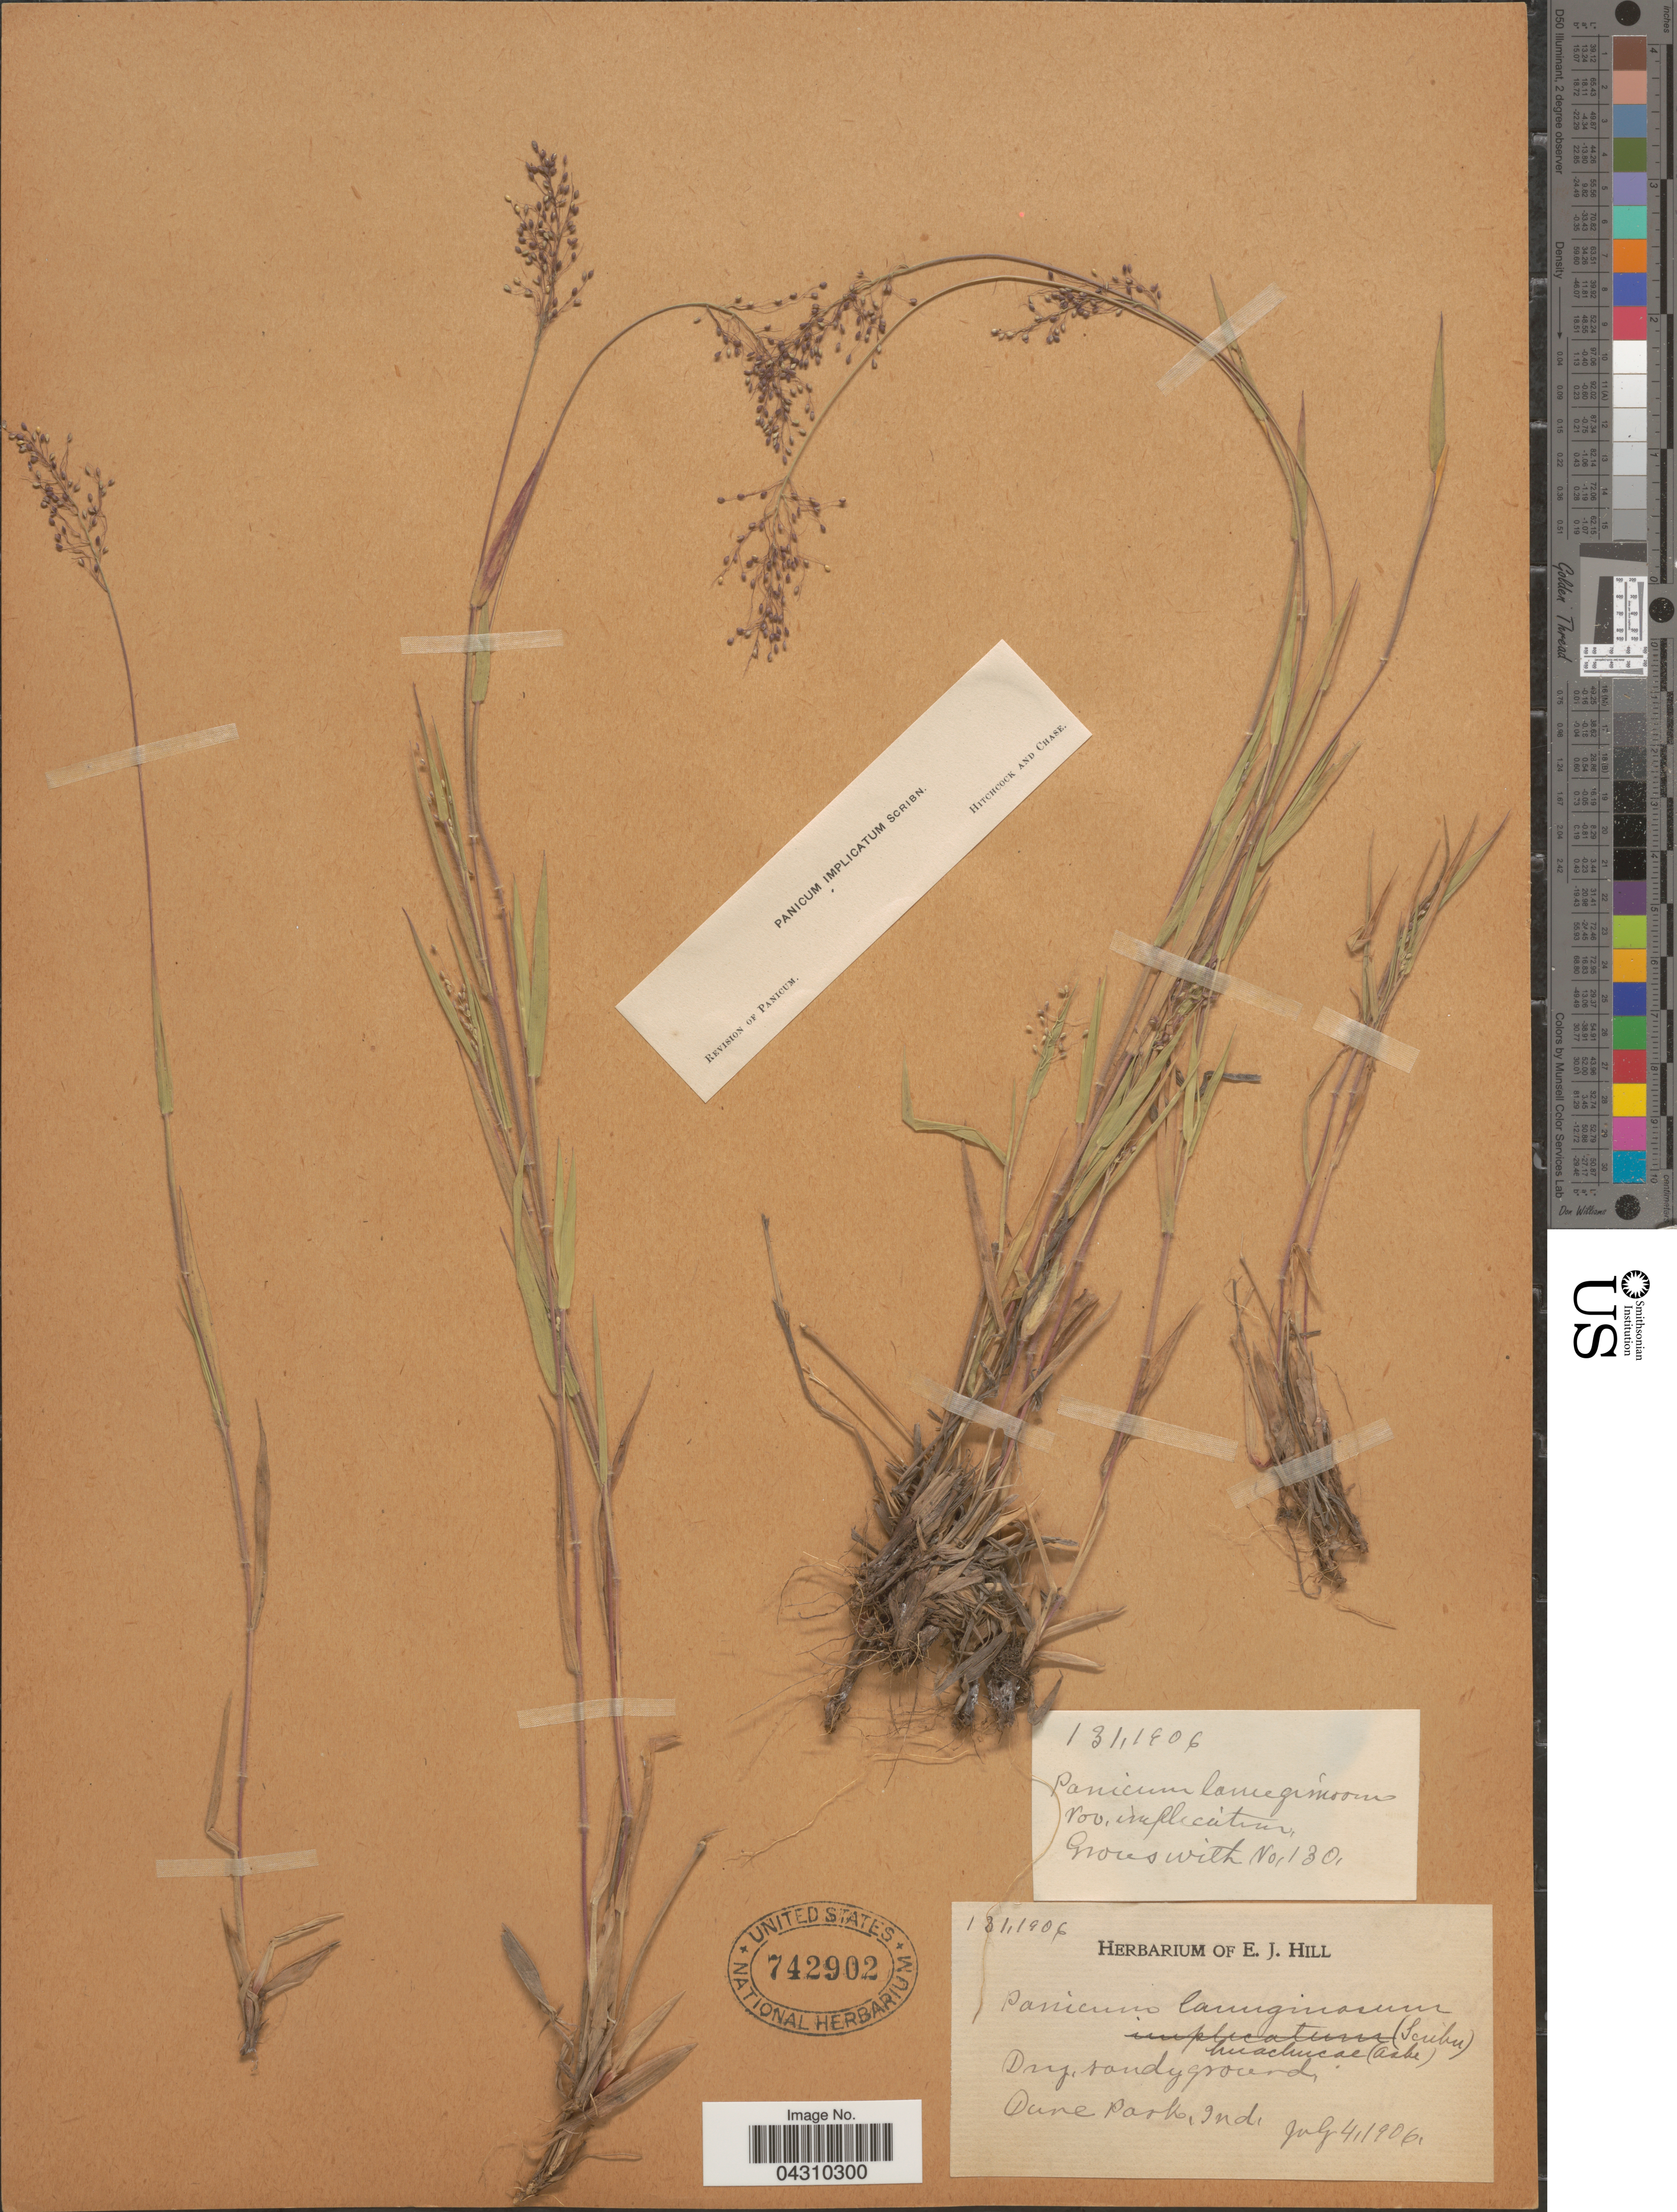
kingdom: Plantae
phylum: Tracheophyta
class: Liliopsida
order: Poales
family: Poaceae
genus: Dichanthelium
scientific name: Dichanthelium acuminatum var. acuminatum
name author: (Sw.) Gould & C.A. Clark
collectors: Ex herb. E. J. Hill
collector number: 131,1906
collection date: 1906-07-04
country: United States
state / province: Indiana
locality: Dry, sandy ground. Dune Park.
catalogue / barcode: US 742902